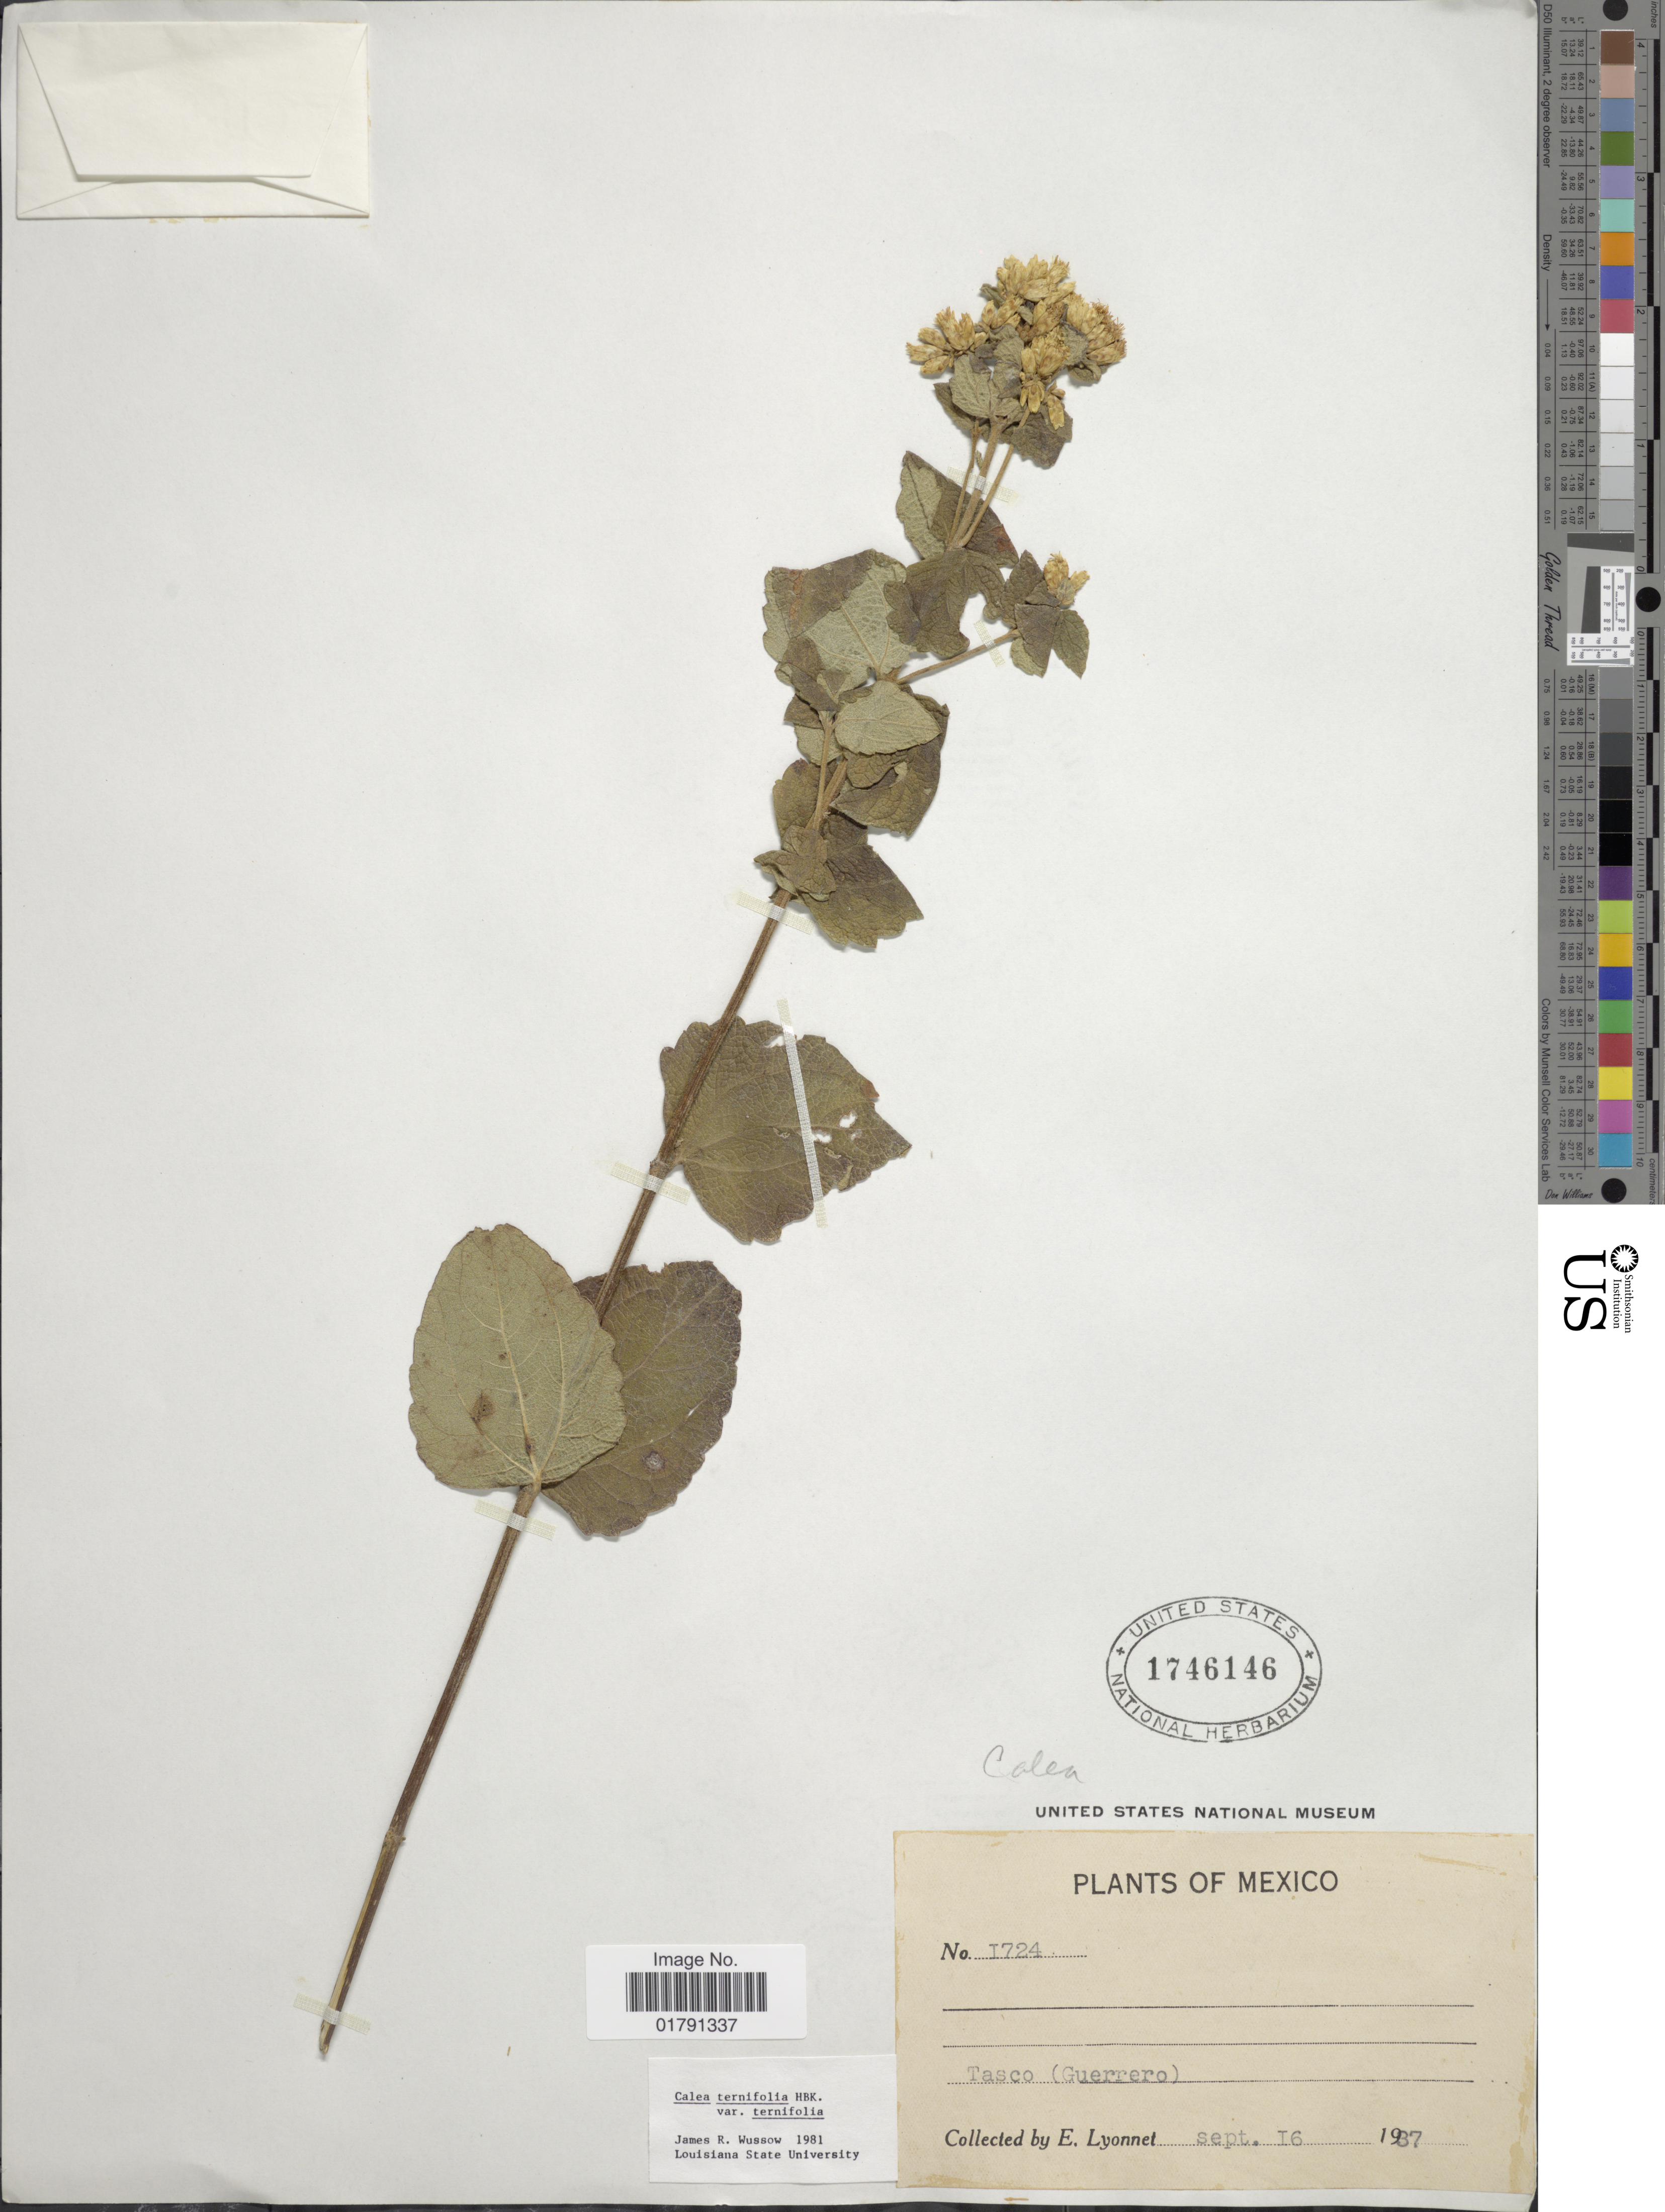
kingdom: Plantae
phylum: Tracheophyta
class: Magnoliopsida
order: Asterales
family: Asteraceae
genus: Calea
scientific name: Calea ternifolia var. ternifolia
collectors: E. Lyonnet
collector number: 1724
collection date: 1937-09-16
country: Mexico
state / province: Guerrero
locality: Tasco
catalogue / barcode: US 1746146